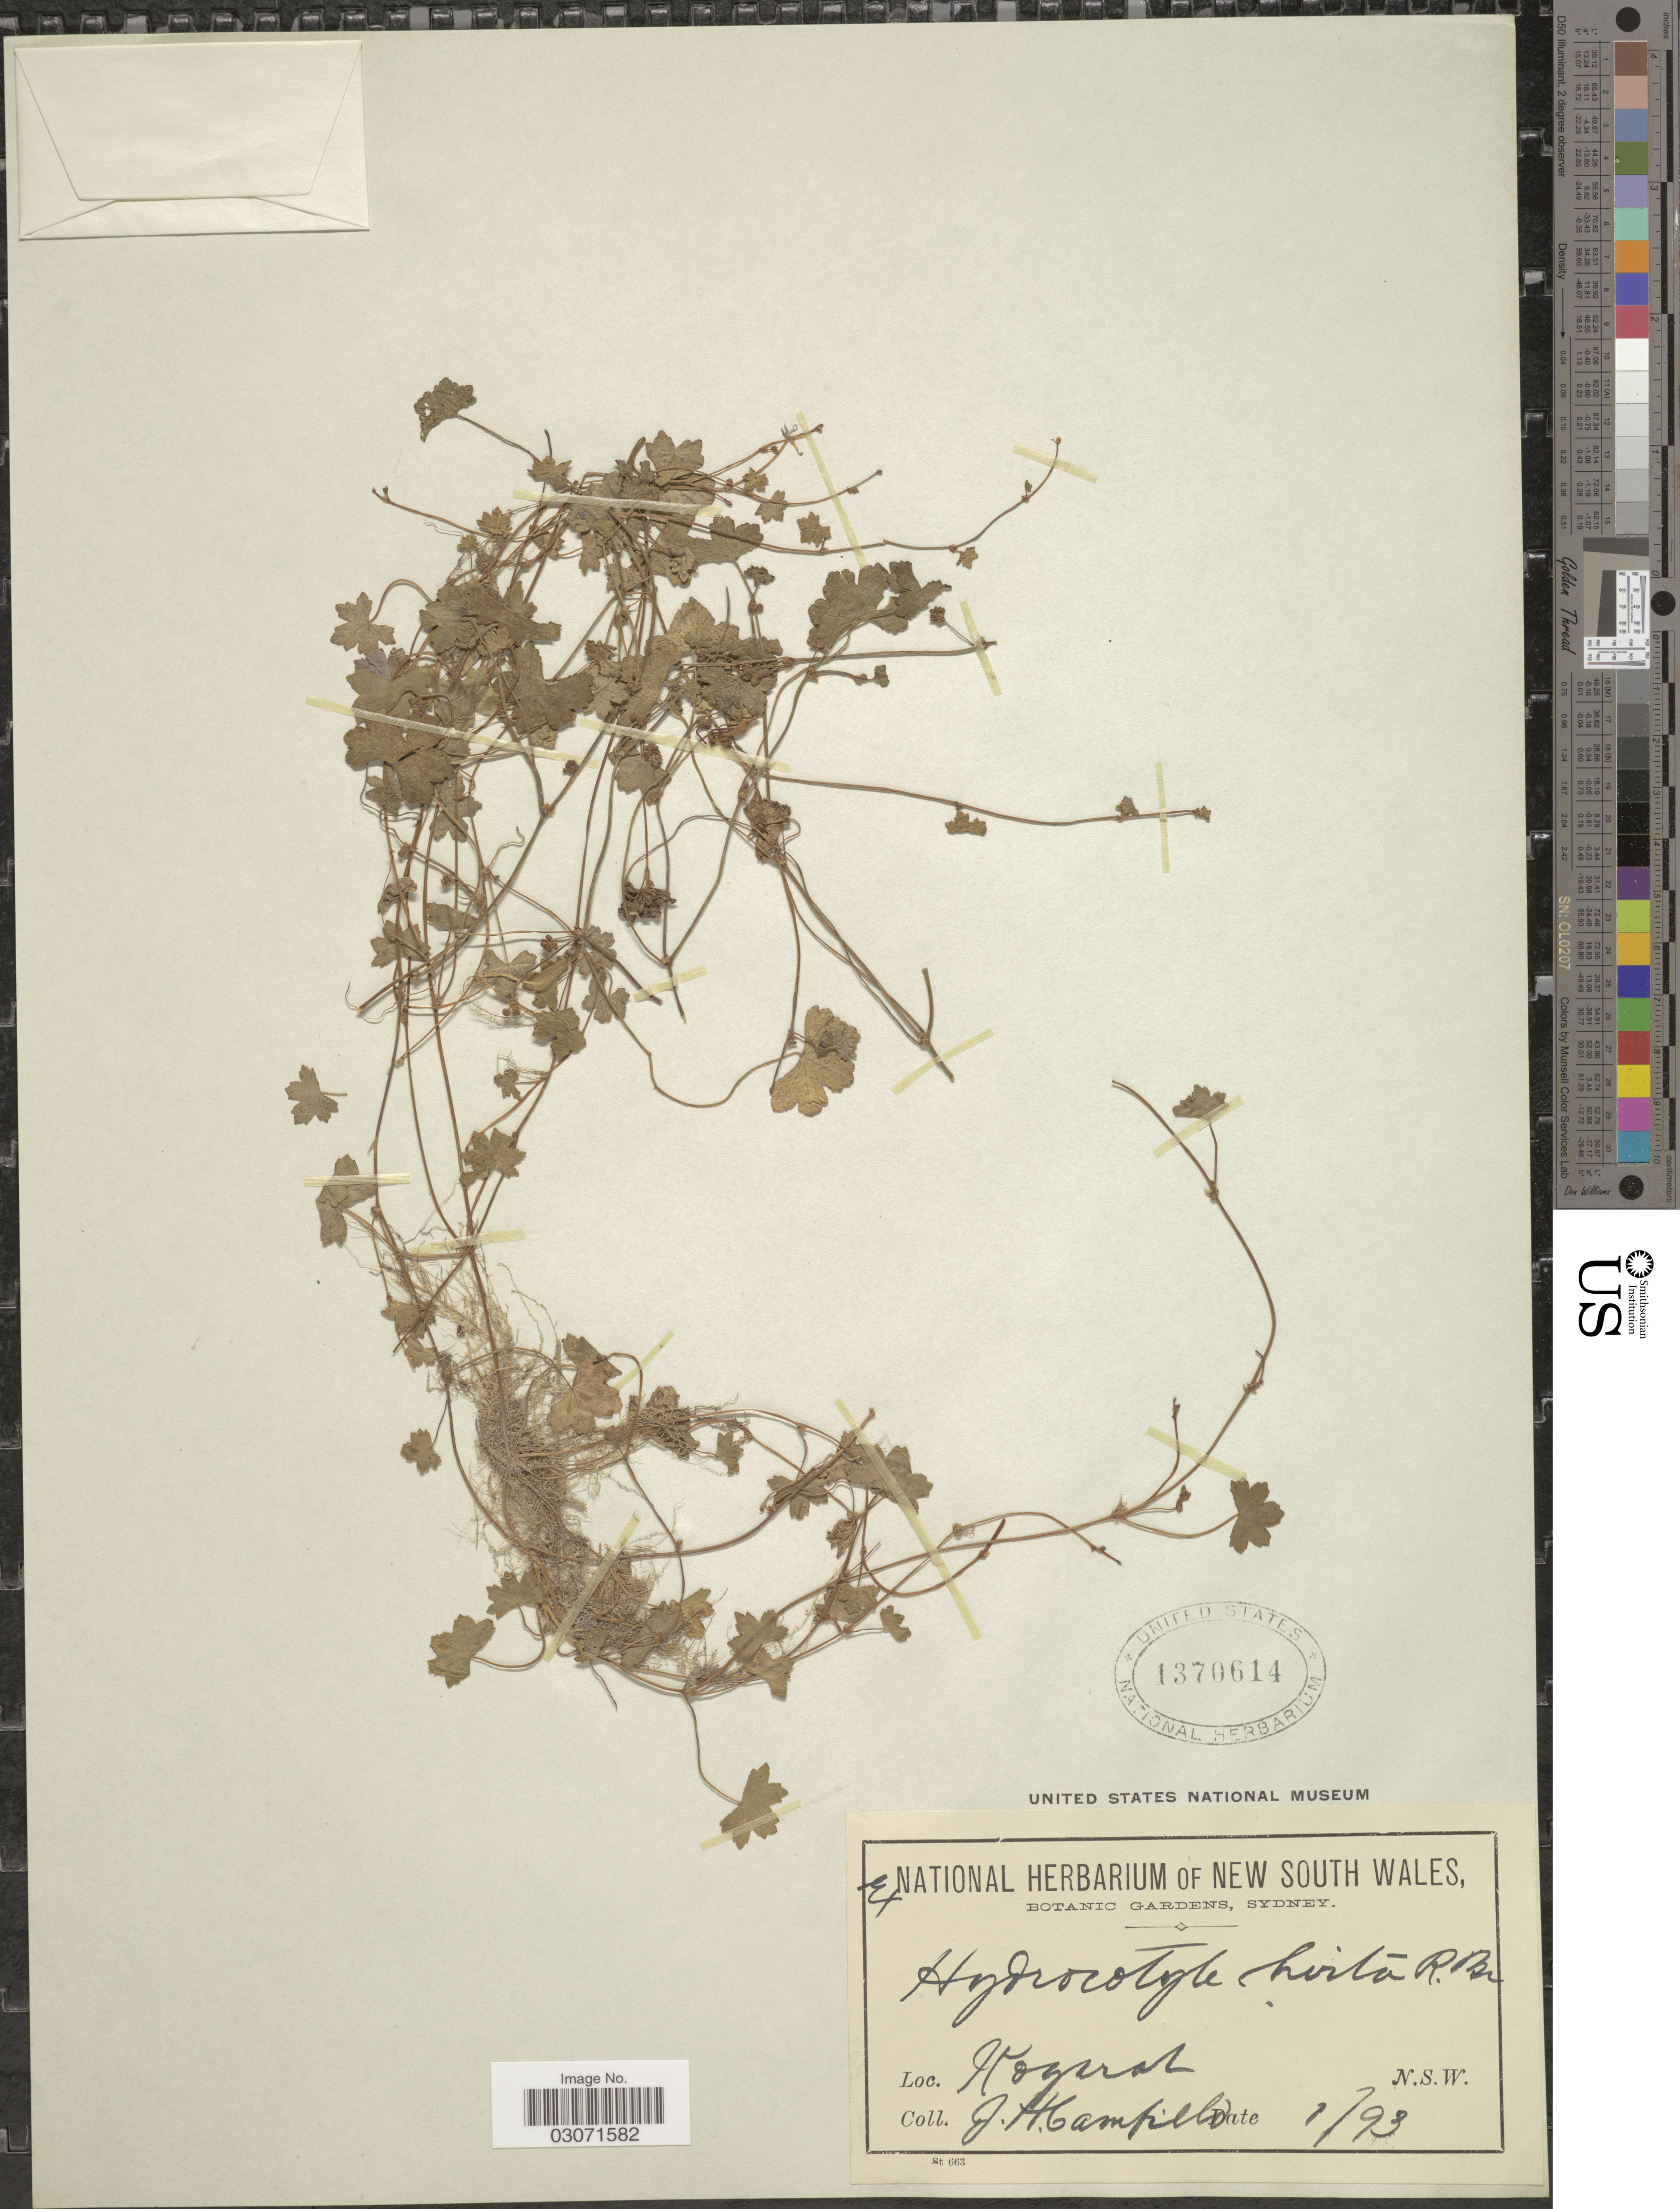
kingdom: Plantae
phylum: Tracheophyta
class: Magnoliopsida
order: Apiales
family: Araliaceae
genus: Hydrocotyle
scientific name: Hydrocotyle hirta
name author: R. Br. ex A. Rich.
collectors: J. Camfield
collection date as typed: Transcribed d/m/y: /1/93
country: Australia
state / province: New South Wales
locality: Kogarah. N. S. W.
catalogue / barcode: US 1370614